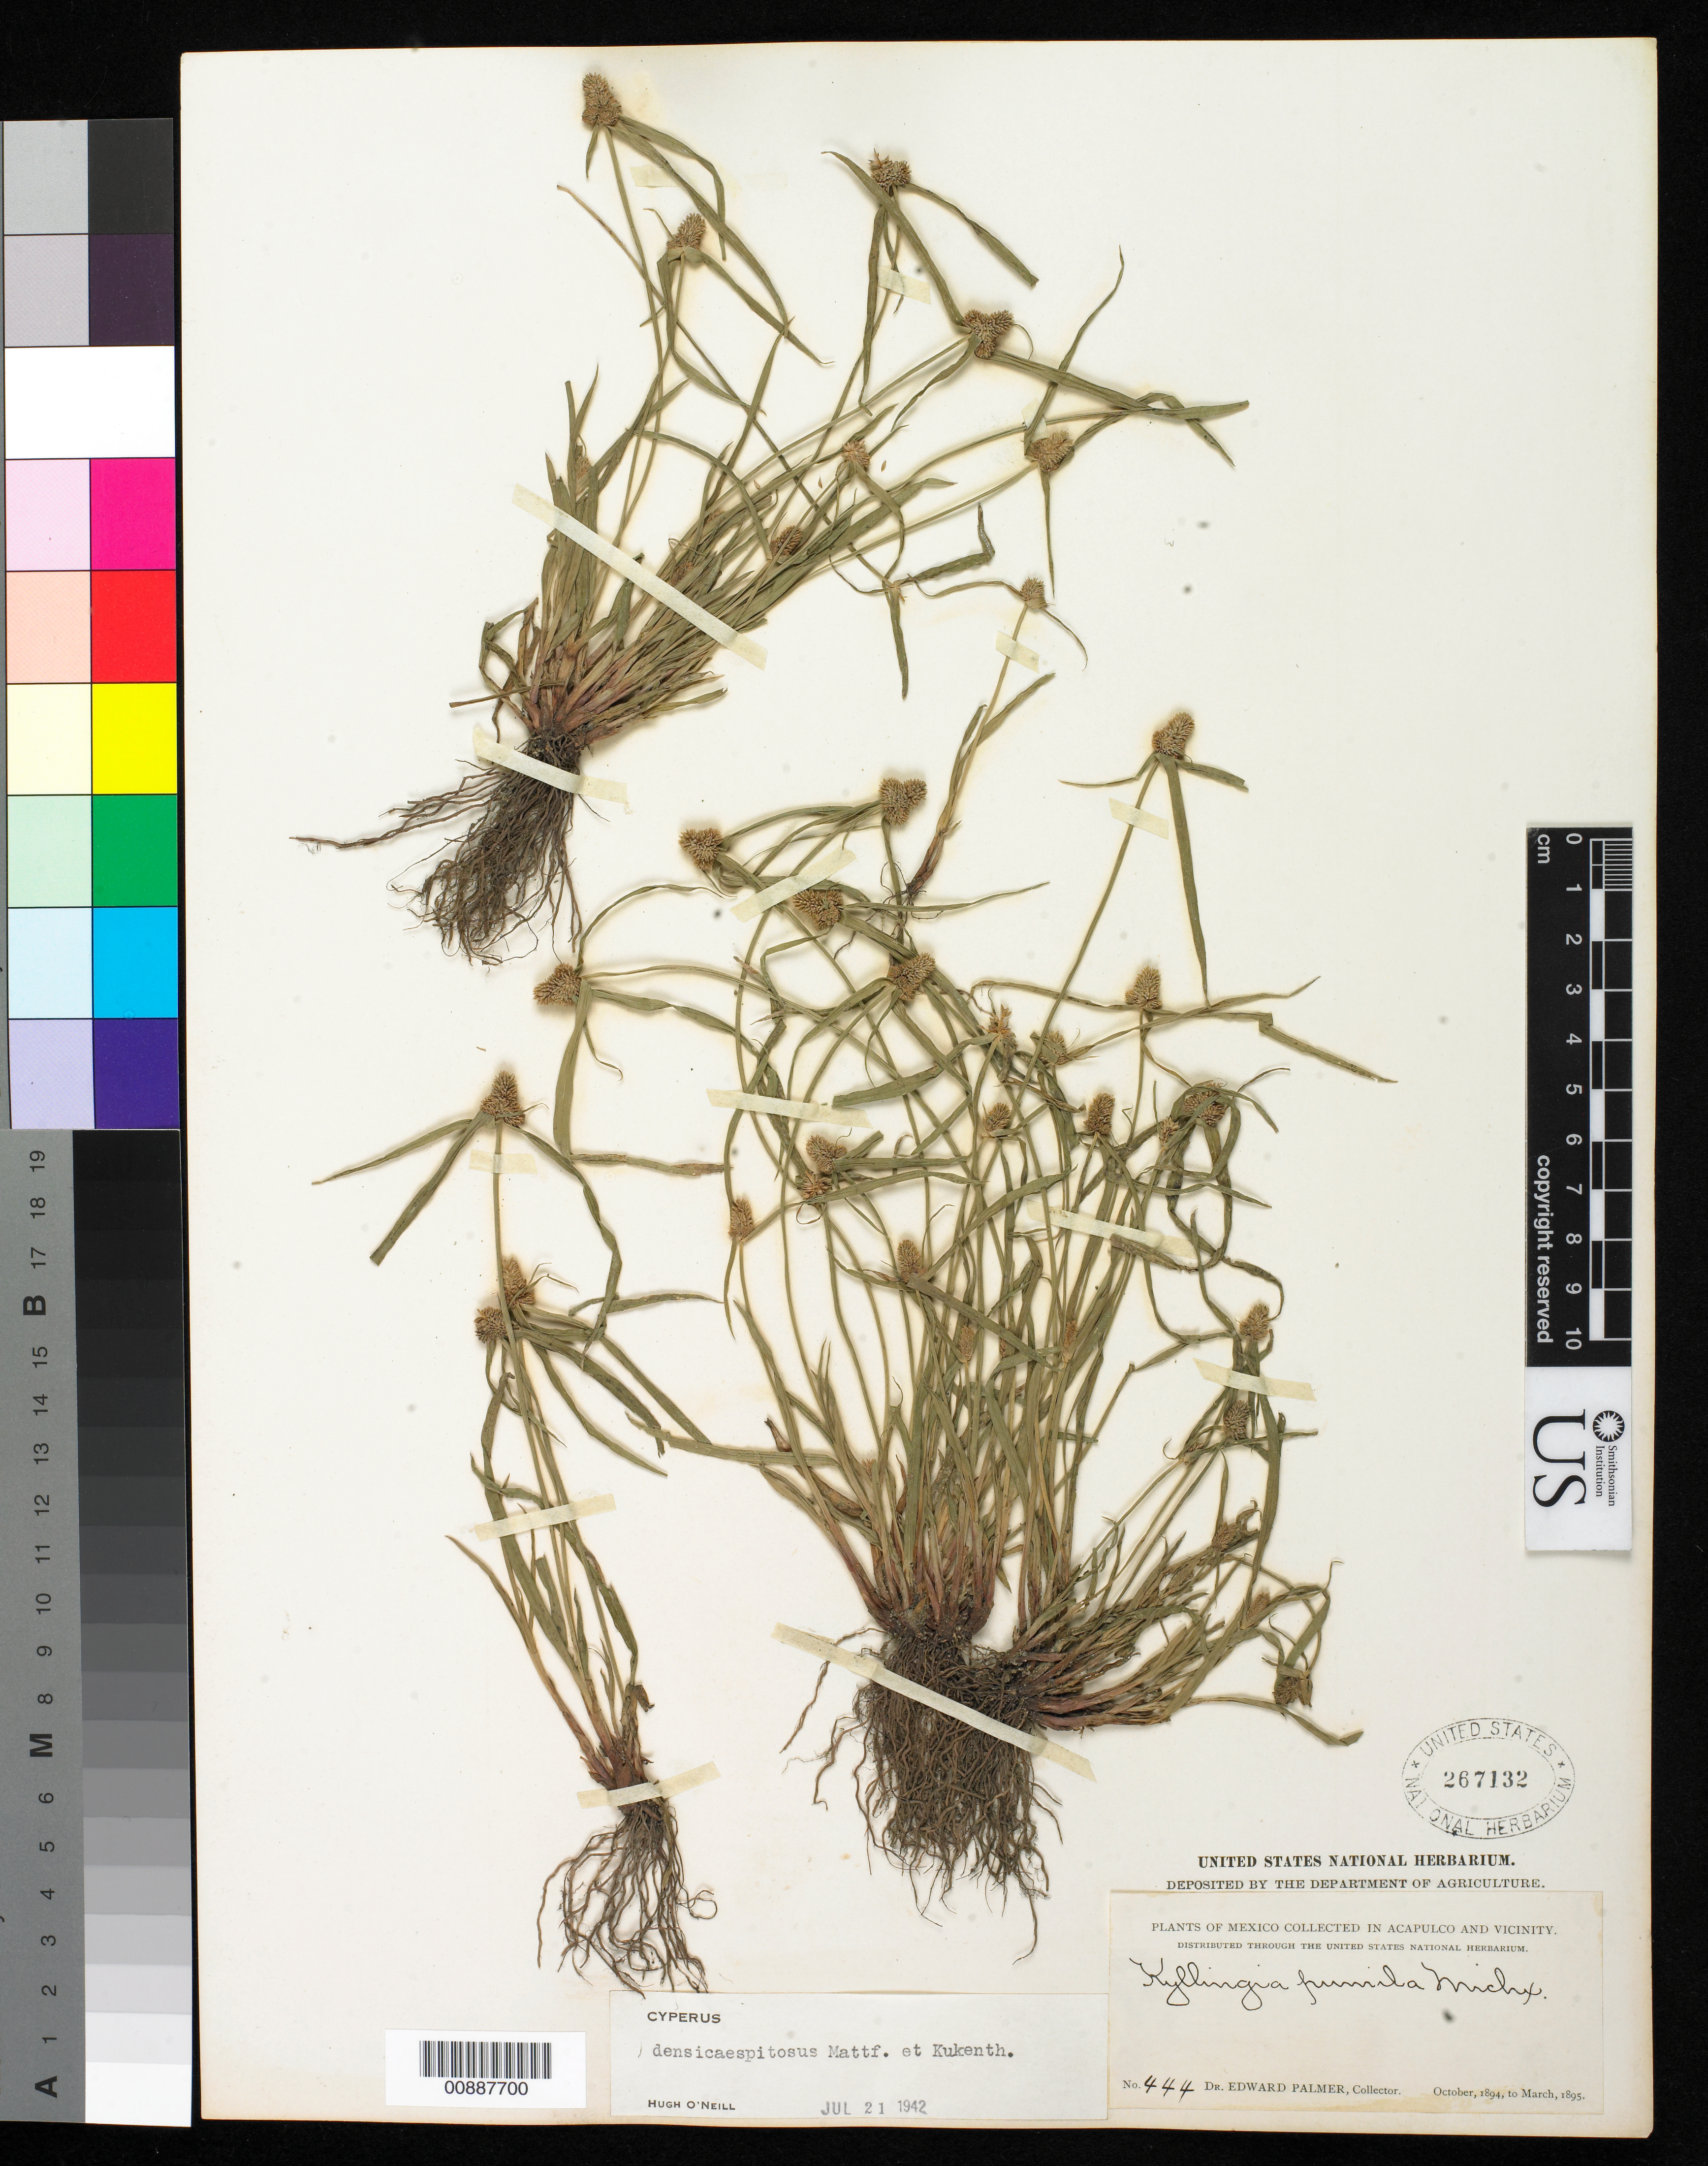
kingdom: Plantae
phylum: Tracheophyta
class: Liliopsida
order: Poales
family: Cyperaceae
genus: Cyperus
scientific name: Cyperus hortensis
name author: (Salzm. ex Steud.) Dorr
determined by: Strong, Mark T., (BOT), Smithsonian Institution - National Museum of Natural History (UNITED STATES)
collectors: E. Palmer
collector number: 444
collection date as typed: Oct 1894 to -- Mar 1895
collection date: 1894-10/1895-03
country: Mexico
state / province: Guerrero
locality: Acapulco, Guerrero and vicinity.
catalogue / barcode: US 267132